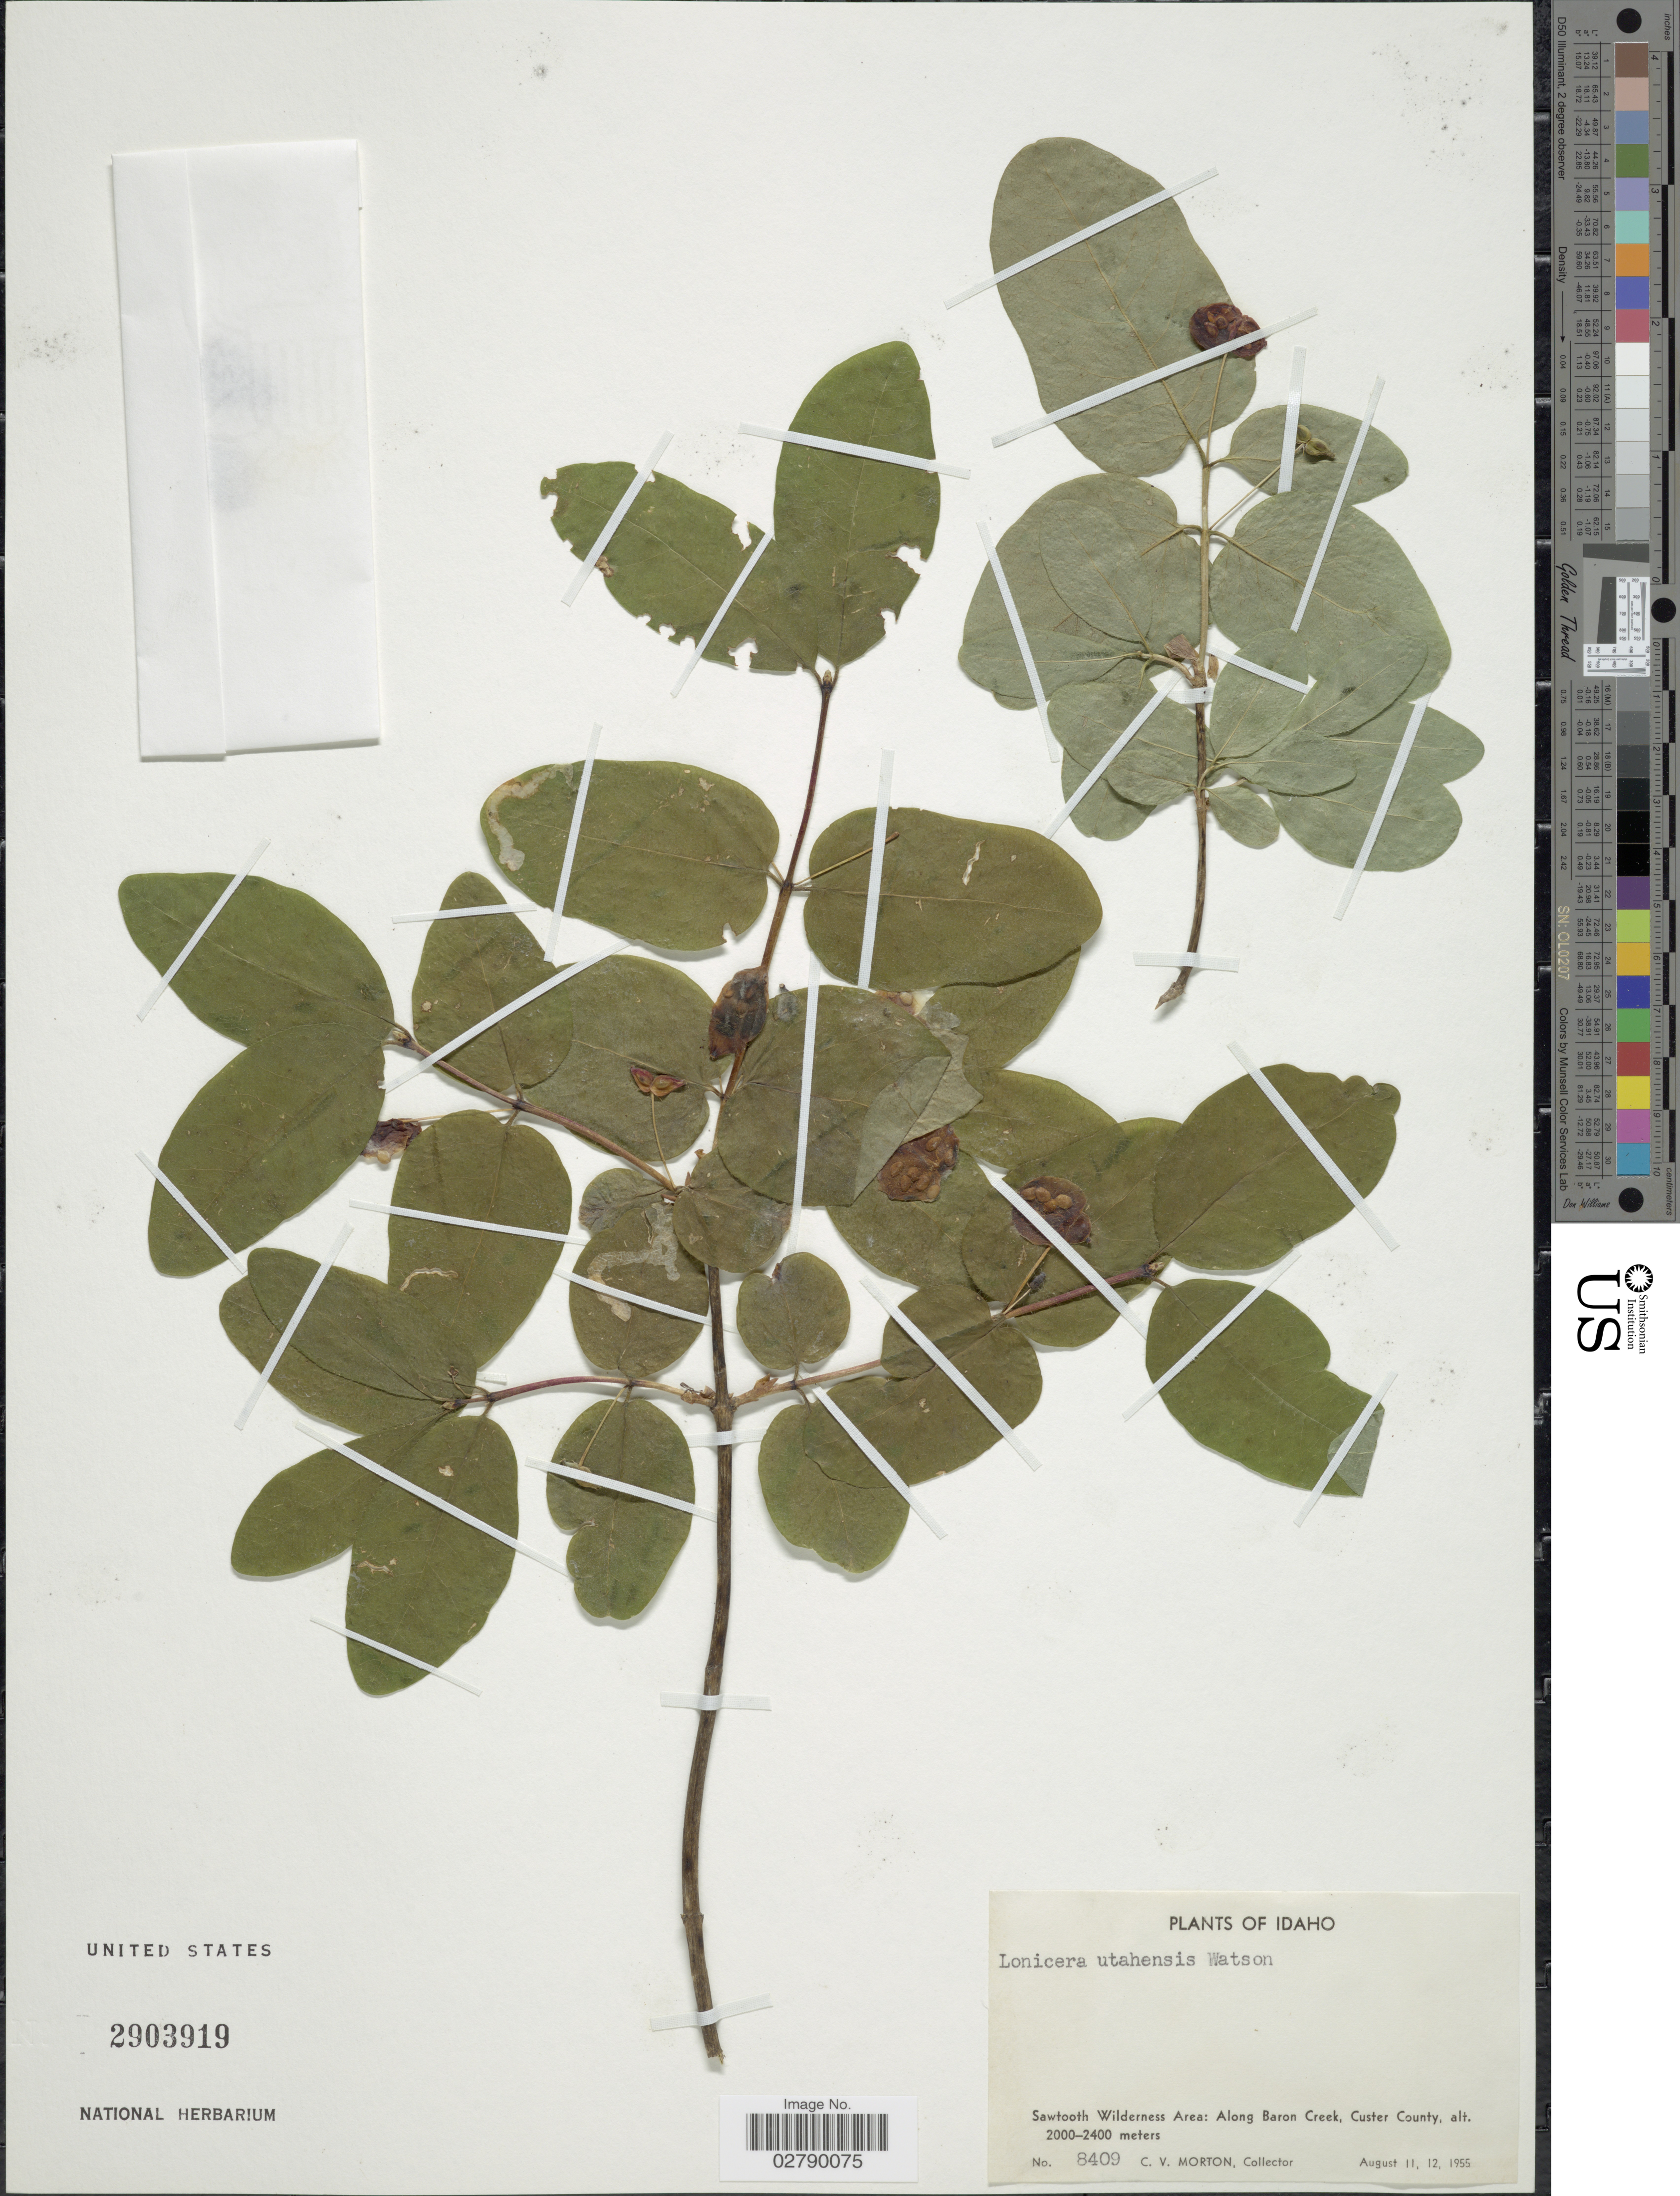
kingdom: Plantae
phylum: Tracheophyta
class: Magnoliopsida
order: Dipsacales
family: Caprifoliaceae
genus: Lonicera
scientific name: Lonicera utahensis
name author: S. Watson in C. King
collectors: C. V. Morton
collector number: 8409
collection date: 1955-08-11/1955-08-12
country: United States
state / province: Idaho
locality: Sawtooth Wilderness Area: Along Baron Creek, Custer County.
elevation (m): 2000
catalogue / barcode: US 2903919